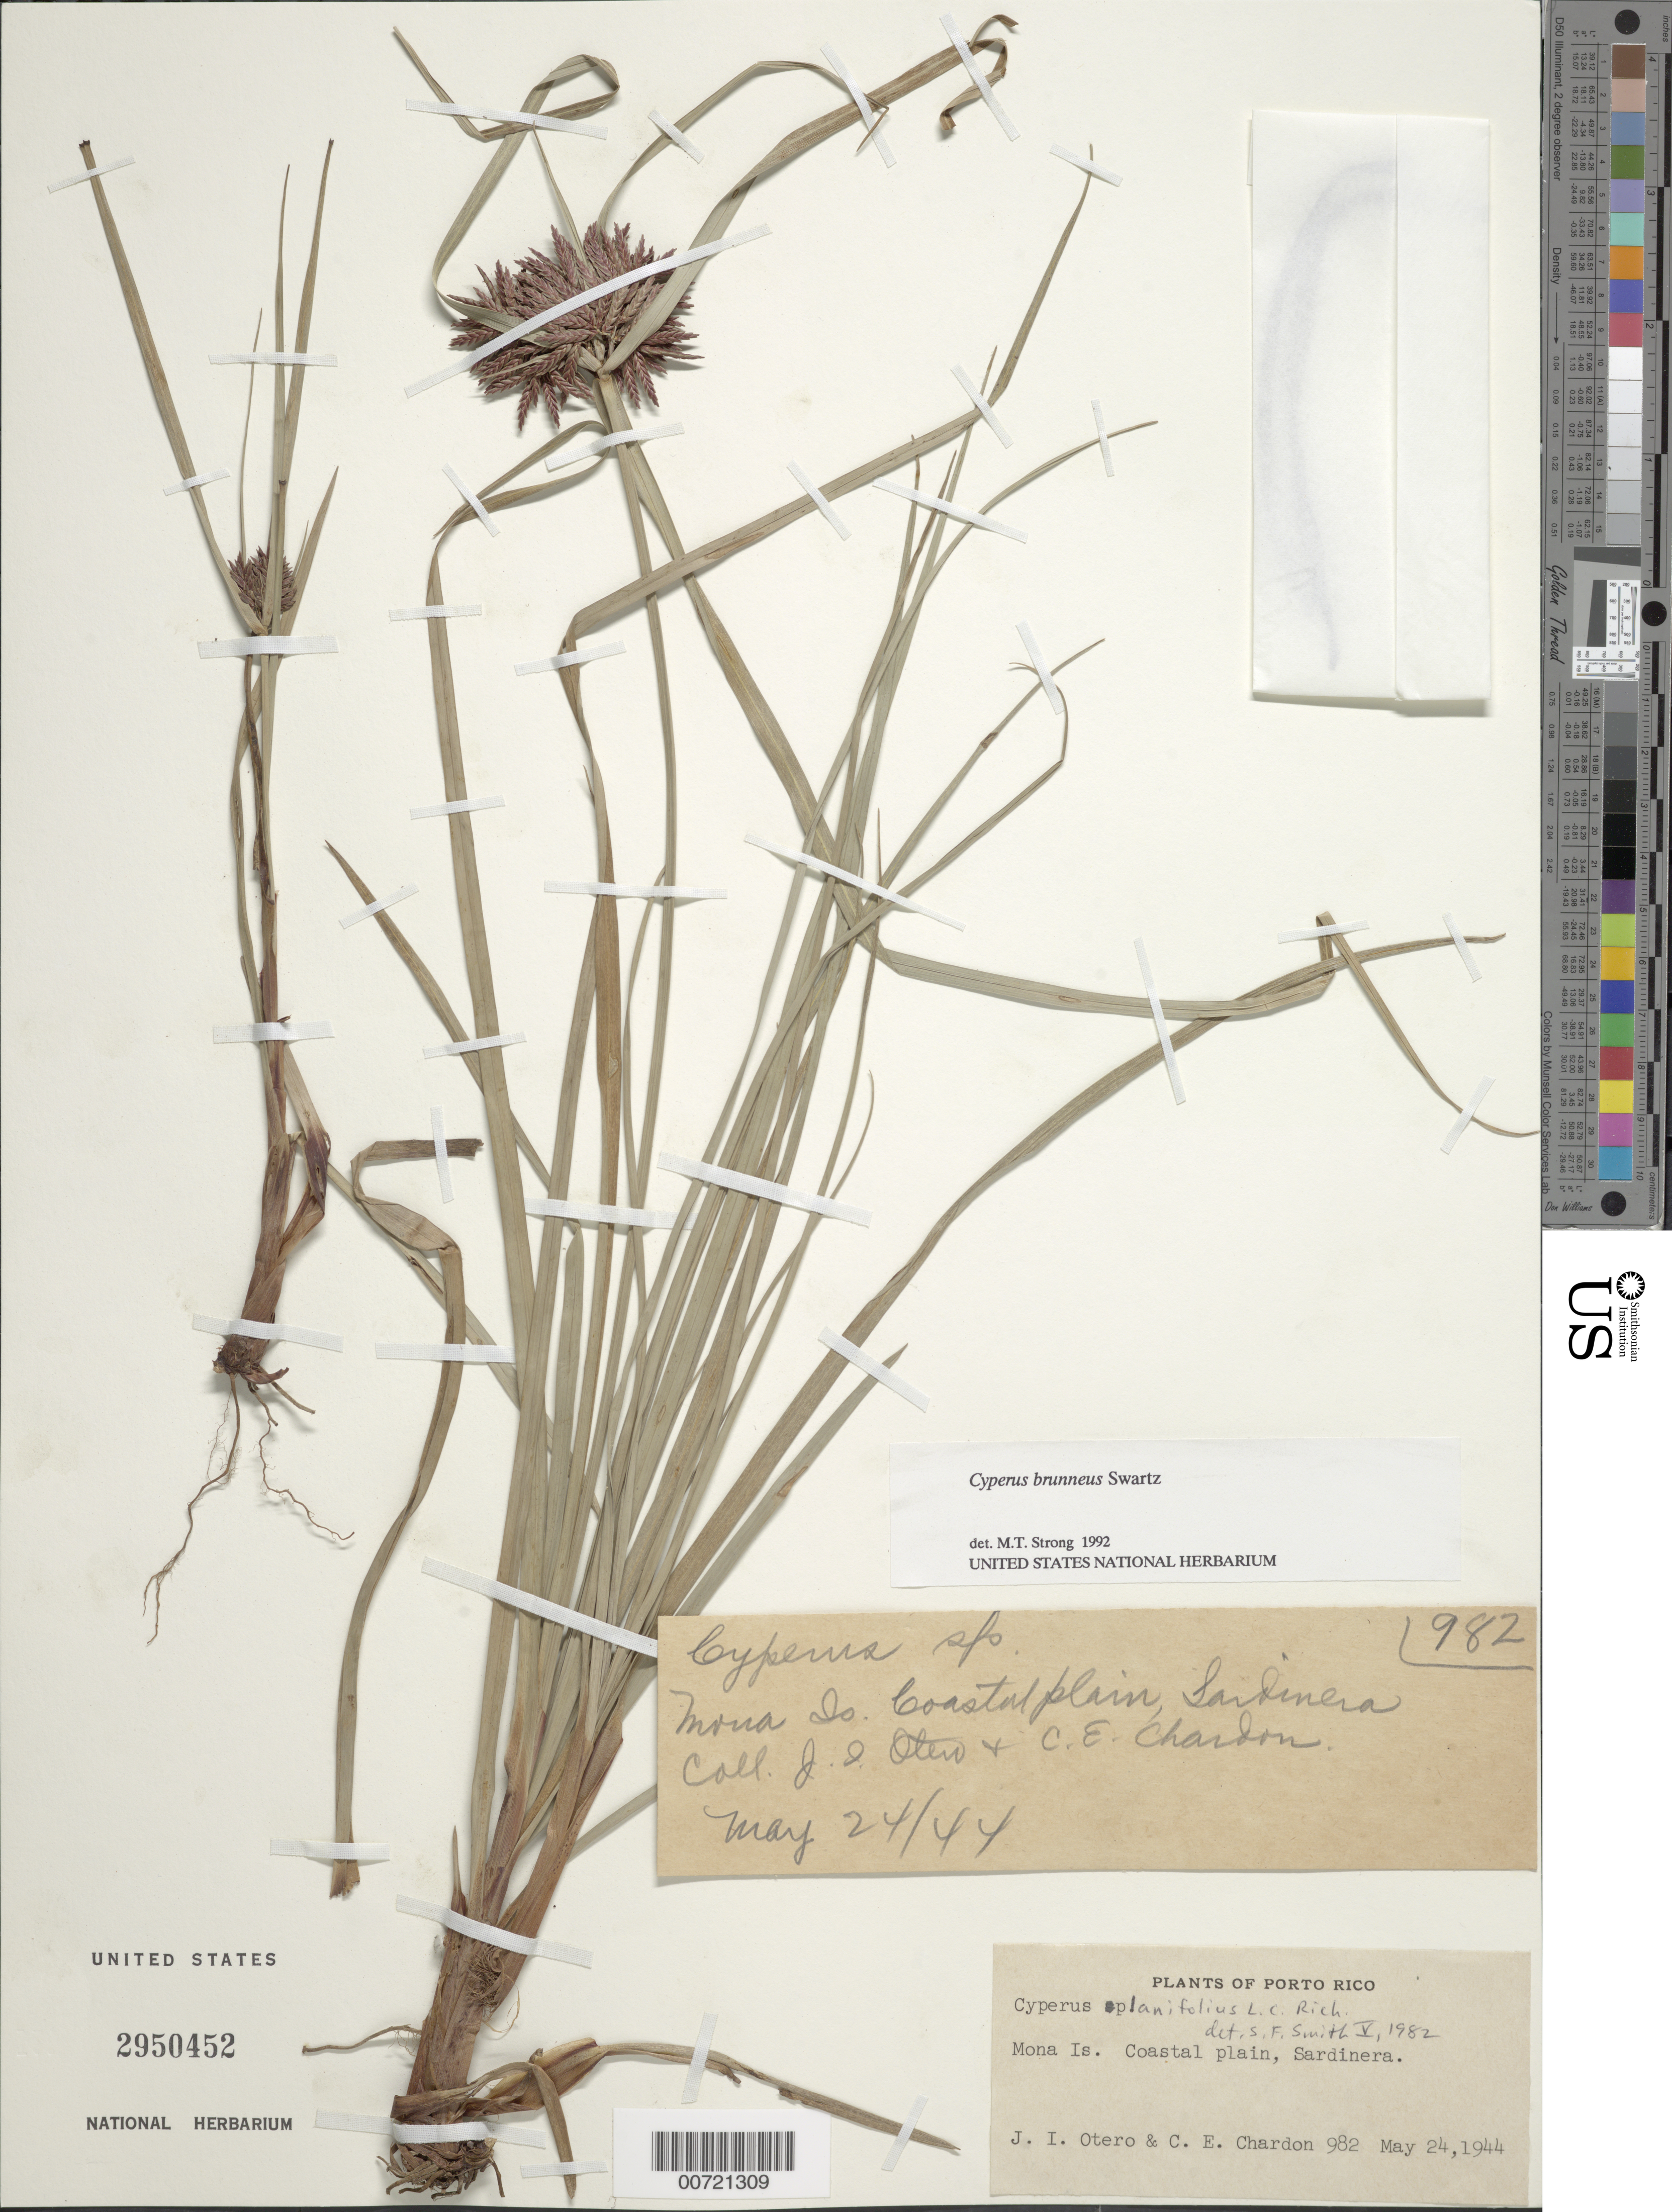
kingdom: Plantae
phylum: Tracheophyta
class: Liliopsida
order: Poales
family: Cyperaceae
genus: Cyperus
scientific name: Cyperus brunneus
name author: Sw.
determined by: Strong, M. T., (US), Smithsonian Institution - National Museum of Natural History (UNITED STATES)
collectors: J. Otero & C. E. Chardón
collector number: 982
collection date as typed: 24 May 1944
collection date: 1944-05-24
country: Puerto Rico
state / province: Mayaguëz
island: Mona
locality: Mona Island: Sardinera.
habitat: Coastal plain.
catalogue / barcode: US 2950452